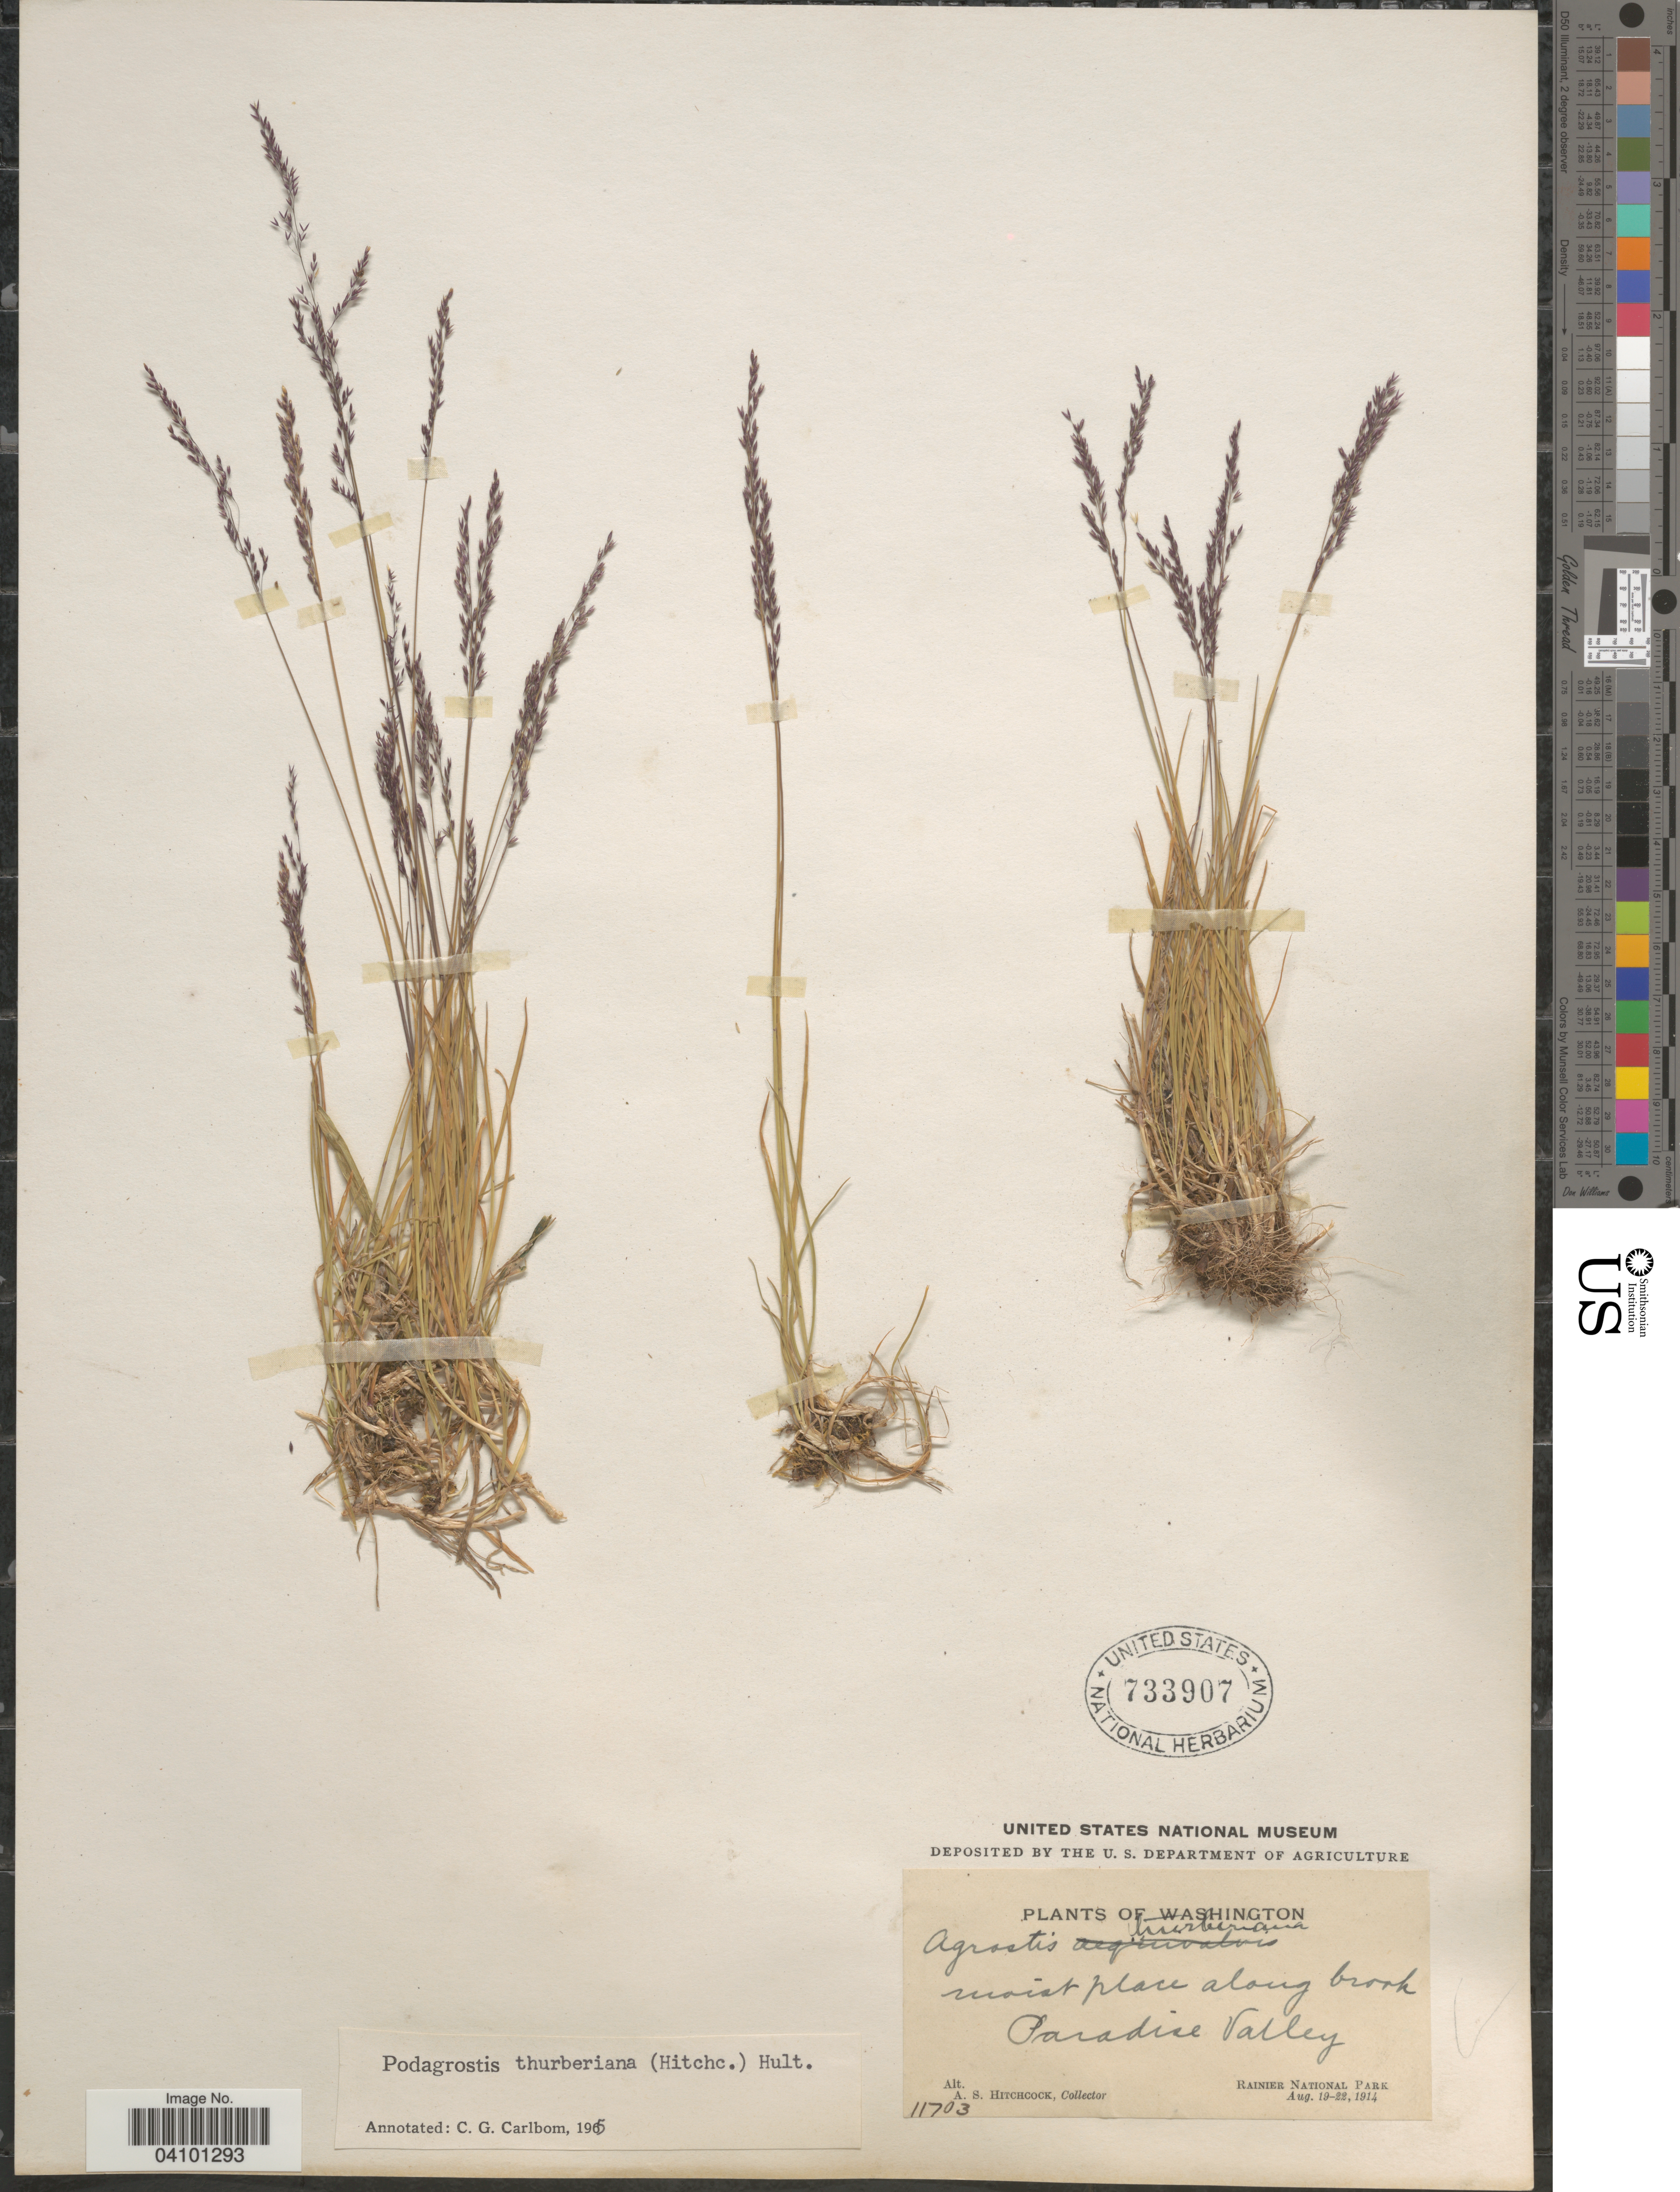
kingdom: Plantae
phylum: Tracheophyta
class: Liliopsida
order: Poales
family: Poaceae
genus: Podagrostis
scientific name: Podagrostis thurberiana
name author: Hitchc.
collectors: A. S. Hitchcock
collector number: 11703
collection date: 1914-08-19/1914-08-22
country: United States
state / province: Washington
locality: Paradise Valley. Rainier National Park.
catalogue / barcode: US 733907